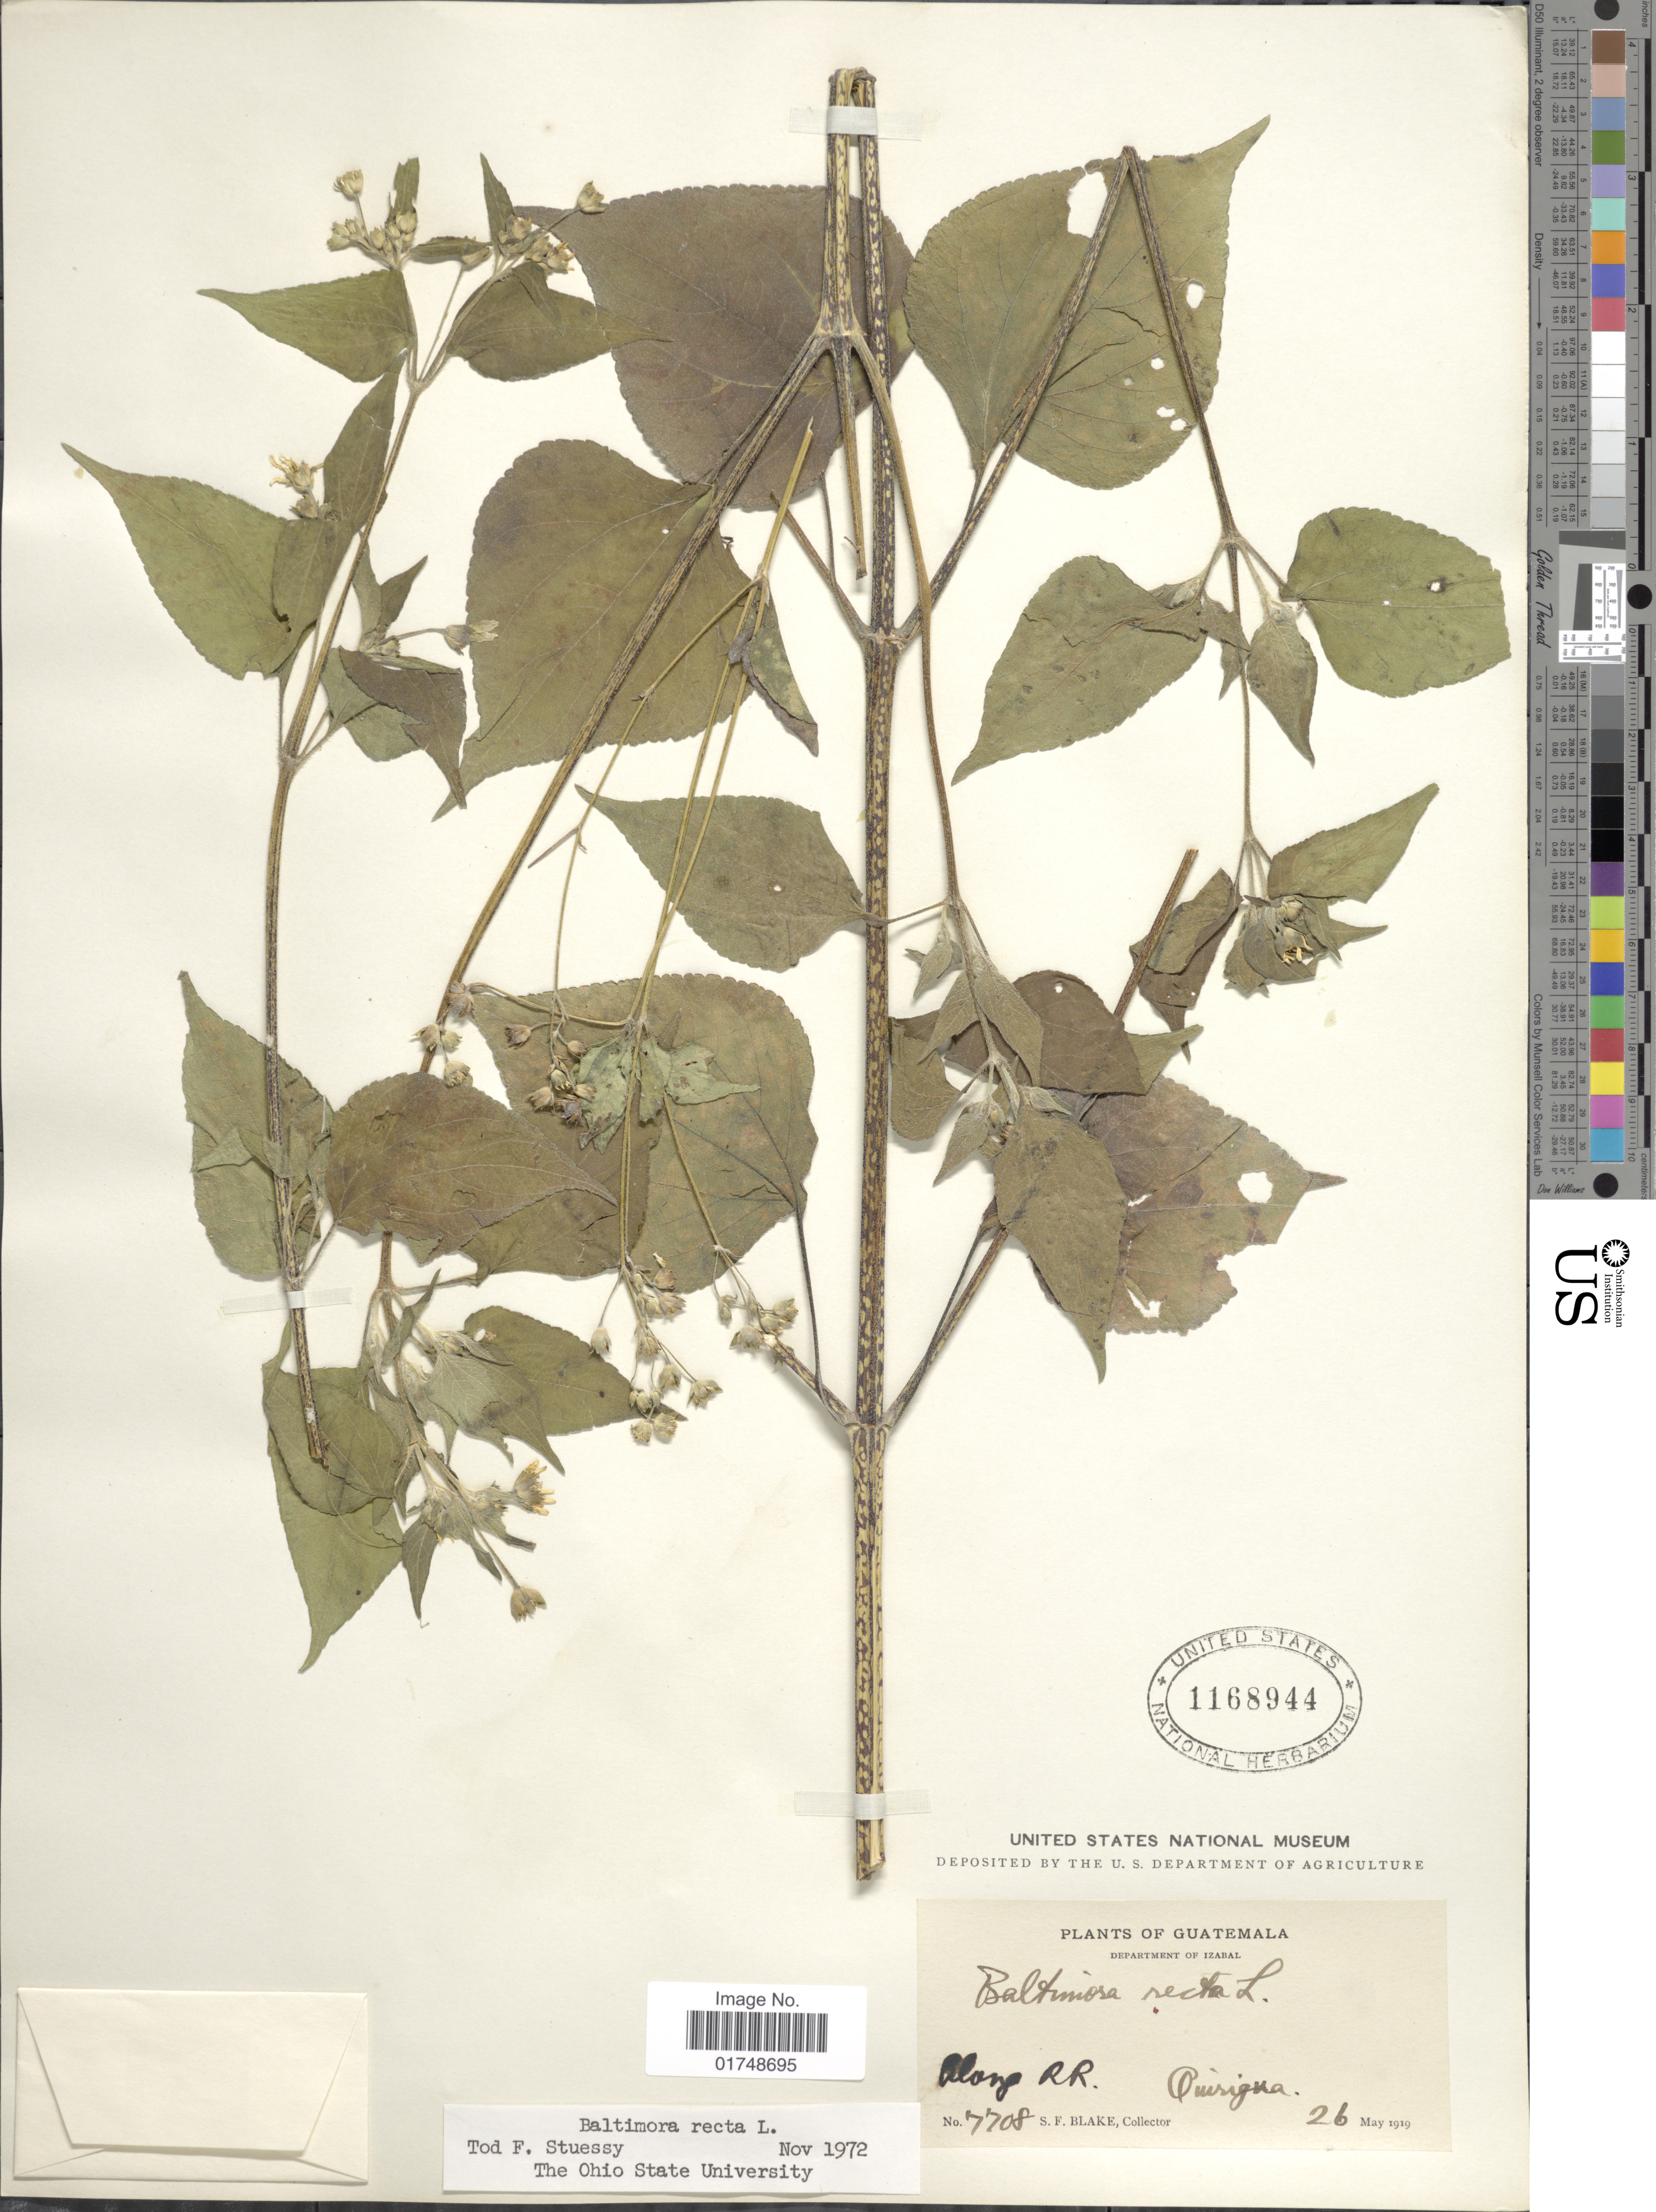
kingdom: Plantae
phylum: Tracheophyta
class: Magnoliopsida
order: Asterales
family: Asteraceae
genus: Baltimora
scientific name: Baltimora recta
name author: L.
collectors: S. Blake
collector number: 7708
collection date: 1919-05-26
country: Guatemala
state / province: Izabal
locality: Department of Izabal. Along RR. Quiriguá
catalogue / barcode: US 1168944